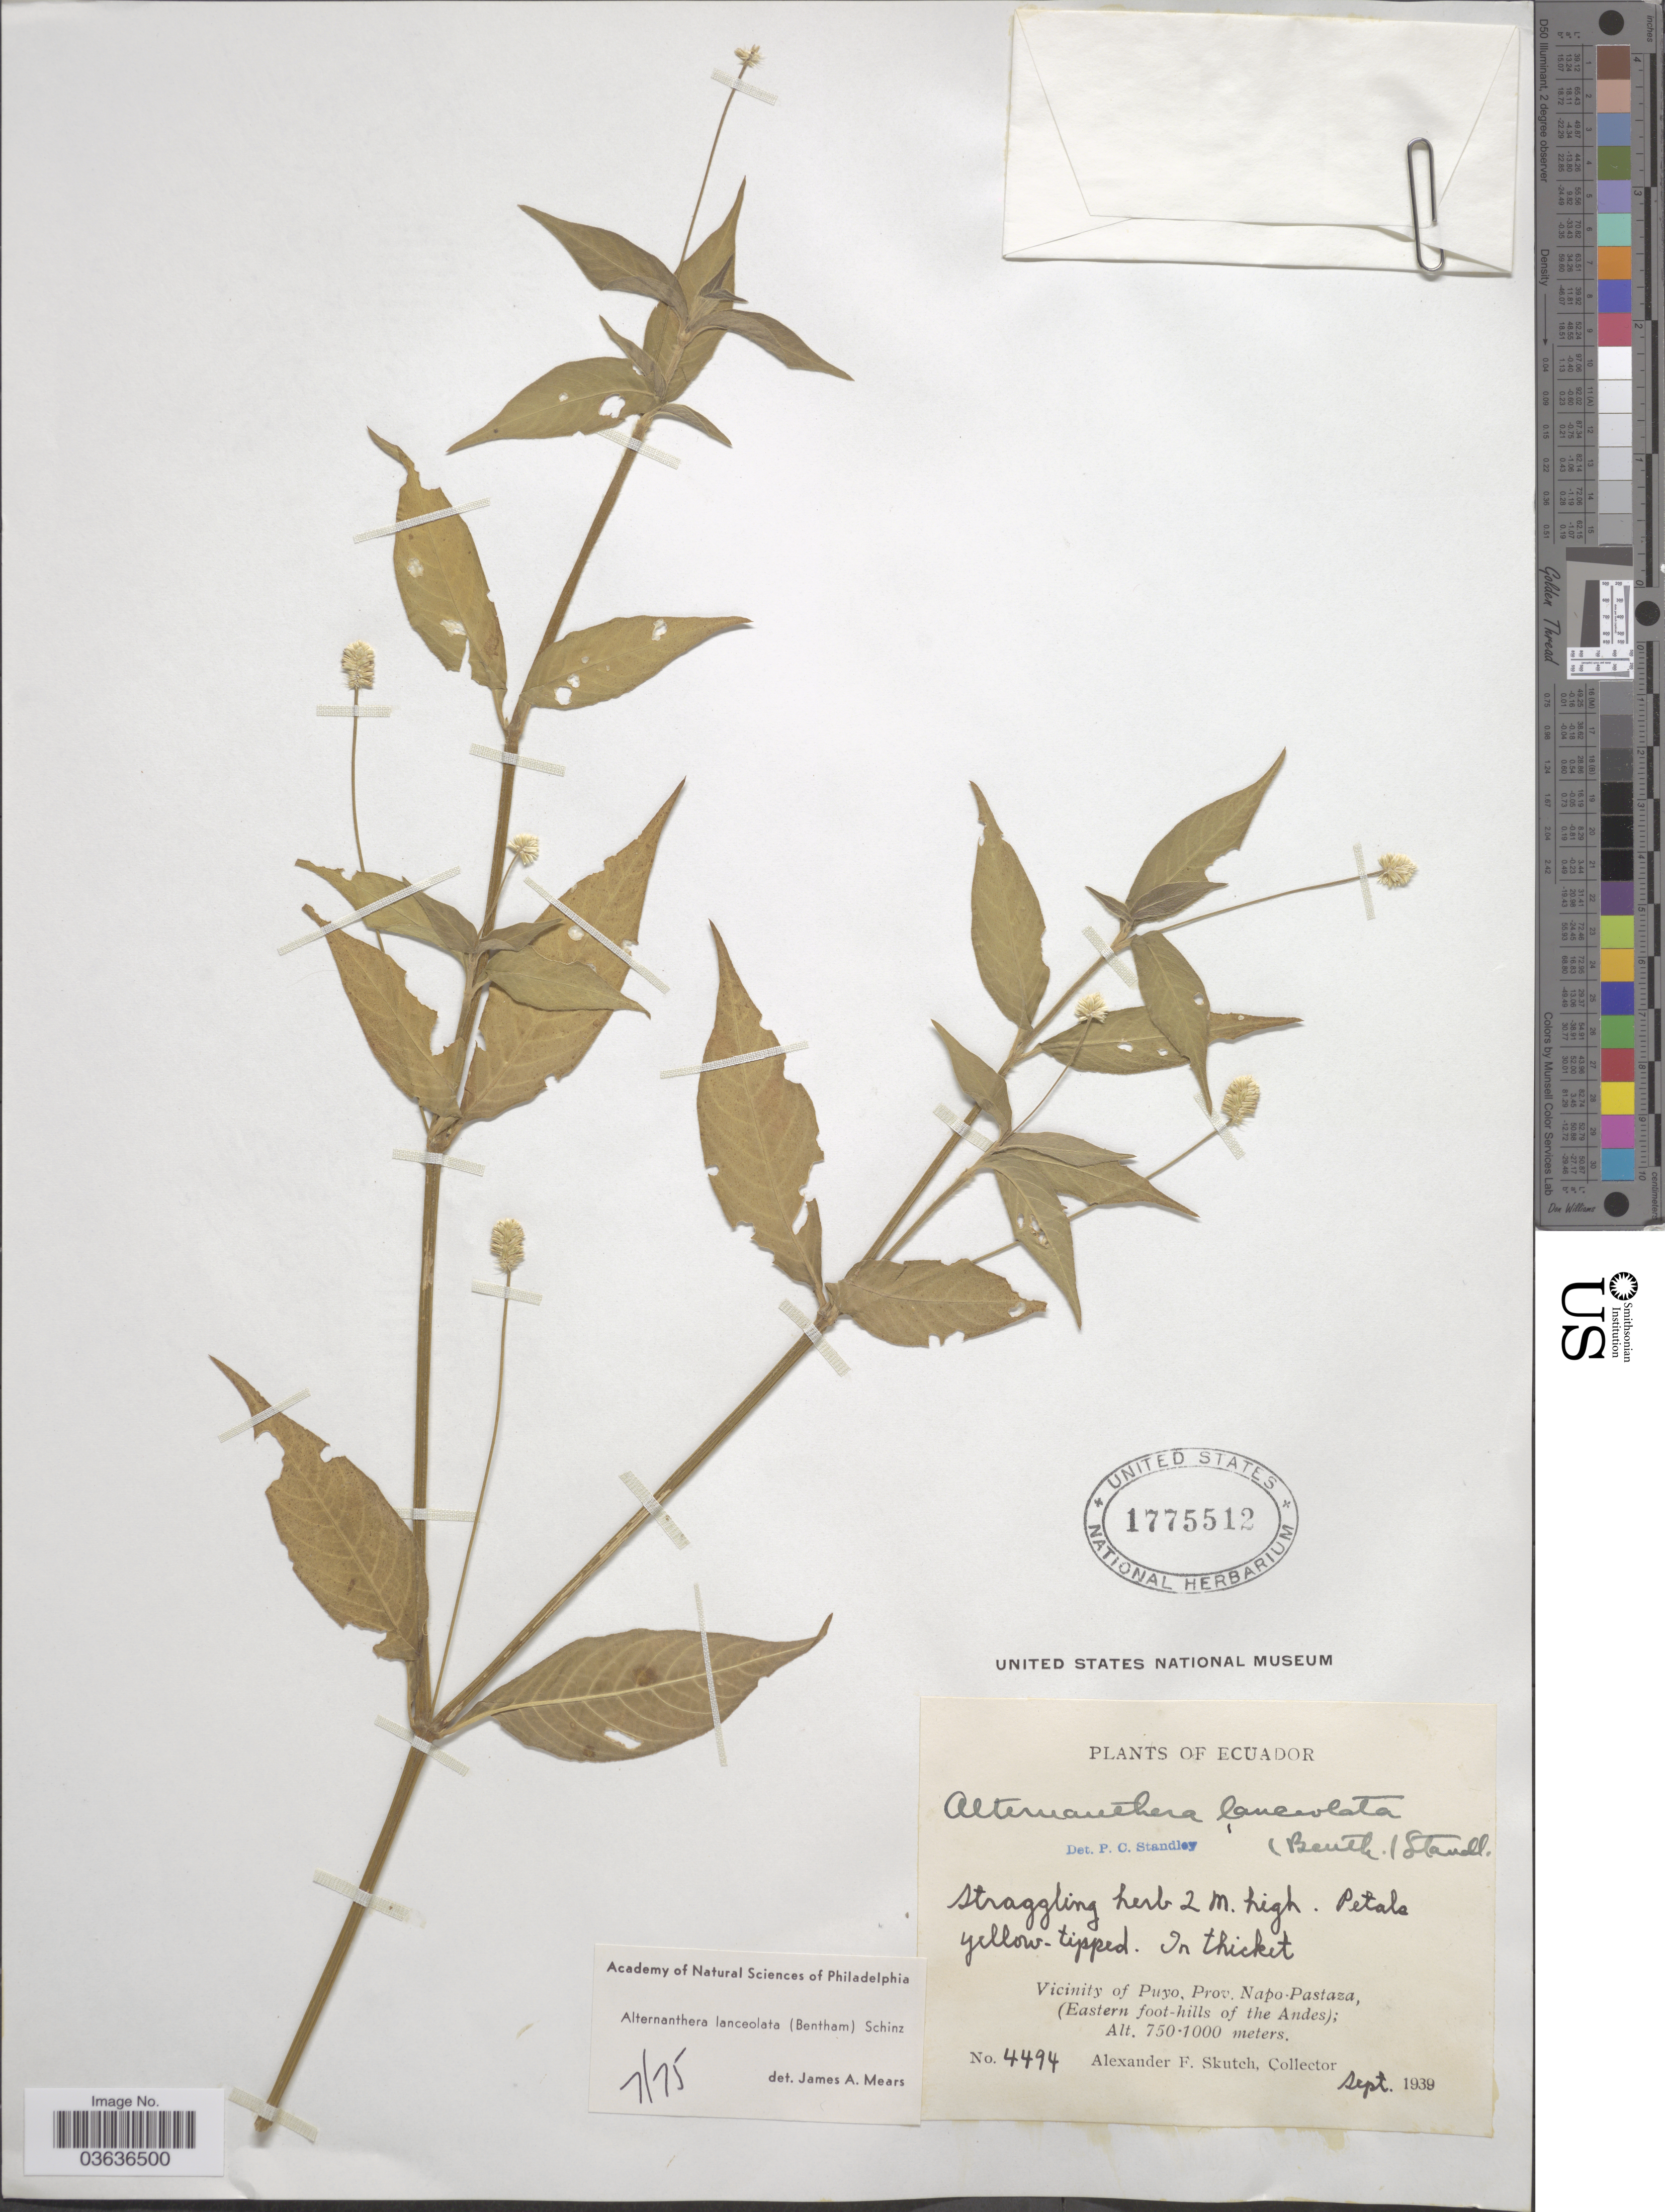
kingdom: Plantae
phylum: Tracheophyta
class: Magnoliopsida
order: Caryophyllales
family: Amaranthaceae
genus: Alternanthera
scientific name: Alternanthera mexicana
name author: Moq.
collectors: A. F. Skutch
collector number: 4494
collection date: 1939-09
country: Ecuador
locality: Vicinity of Puyo, Prov. Napo-Pastaza, (Eastern foot-hills of the Andes).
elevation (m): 750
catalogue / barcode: US 1775512